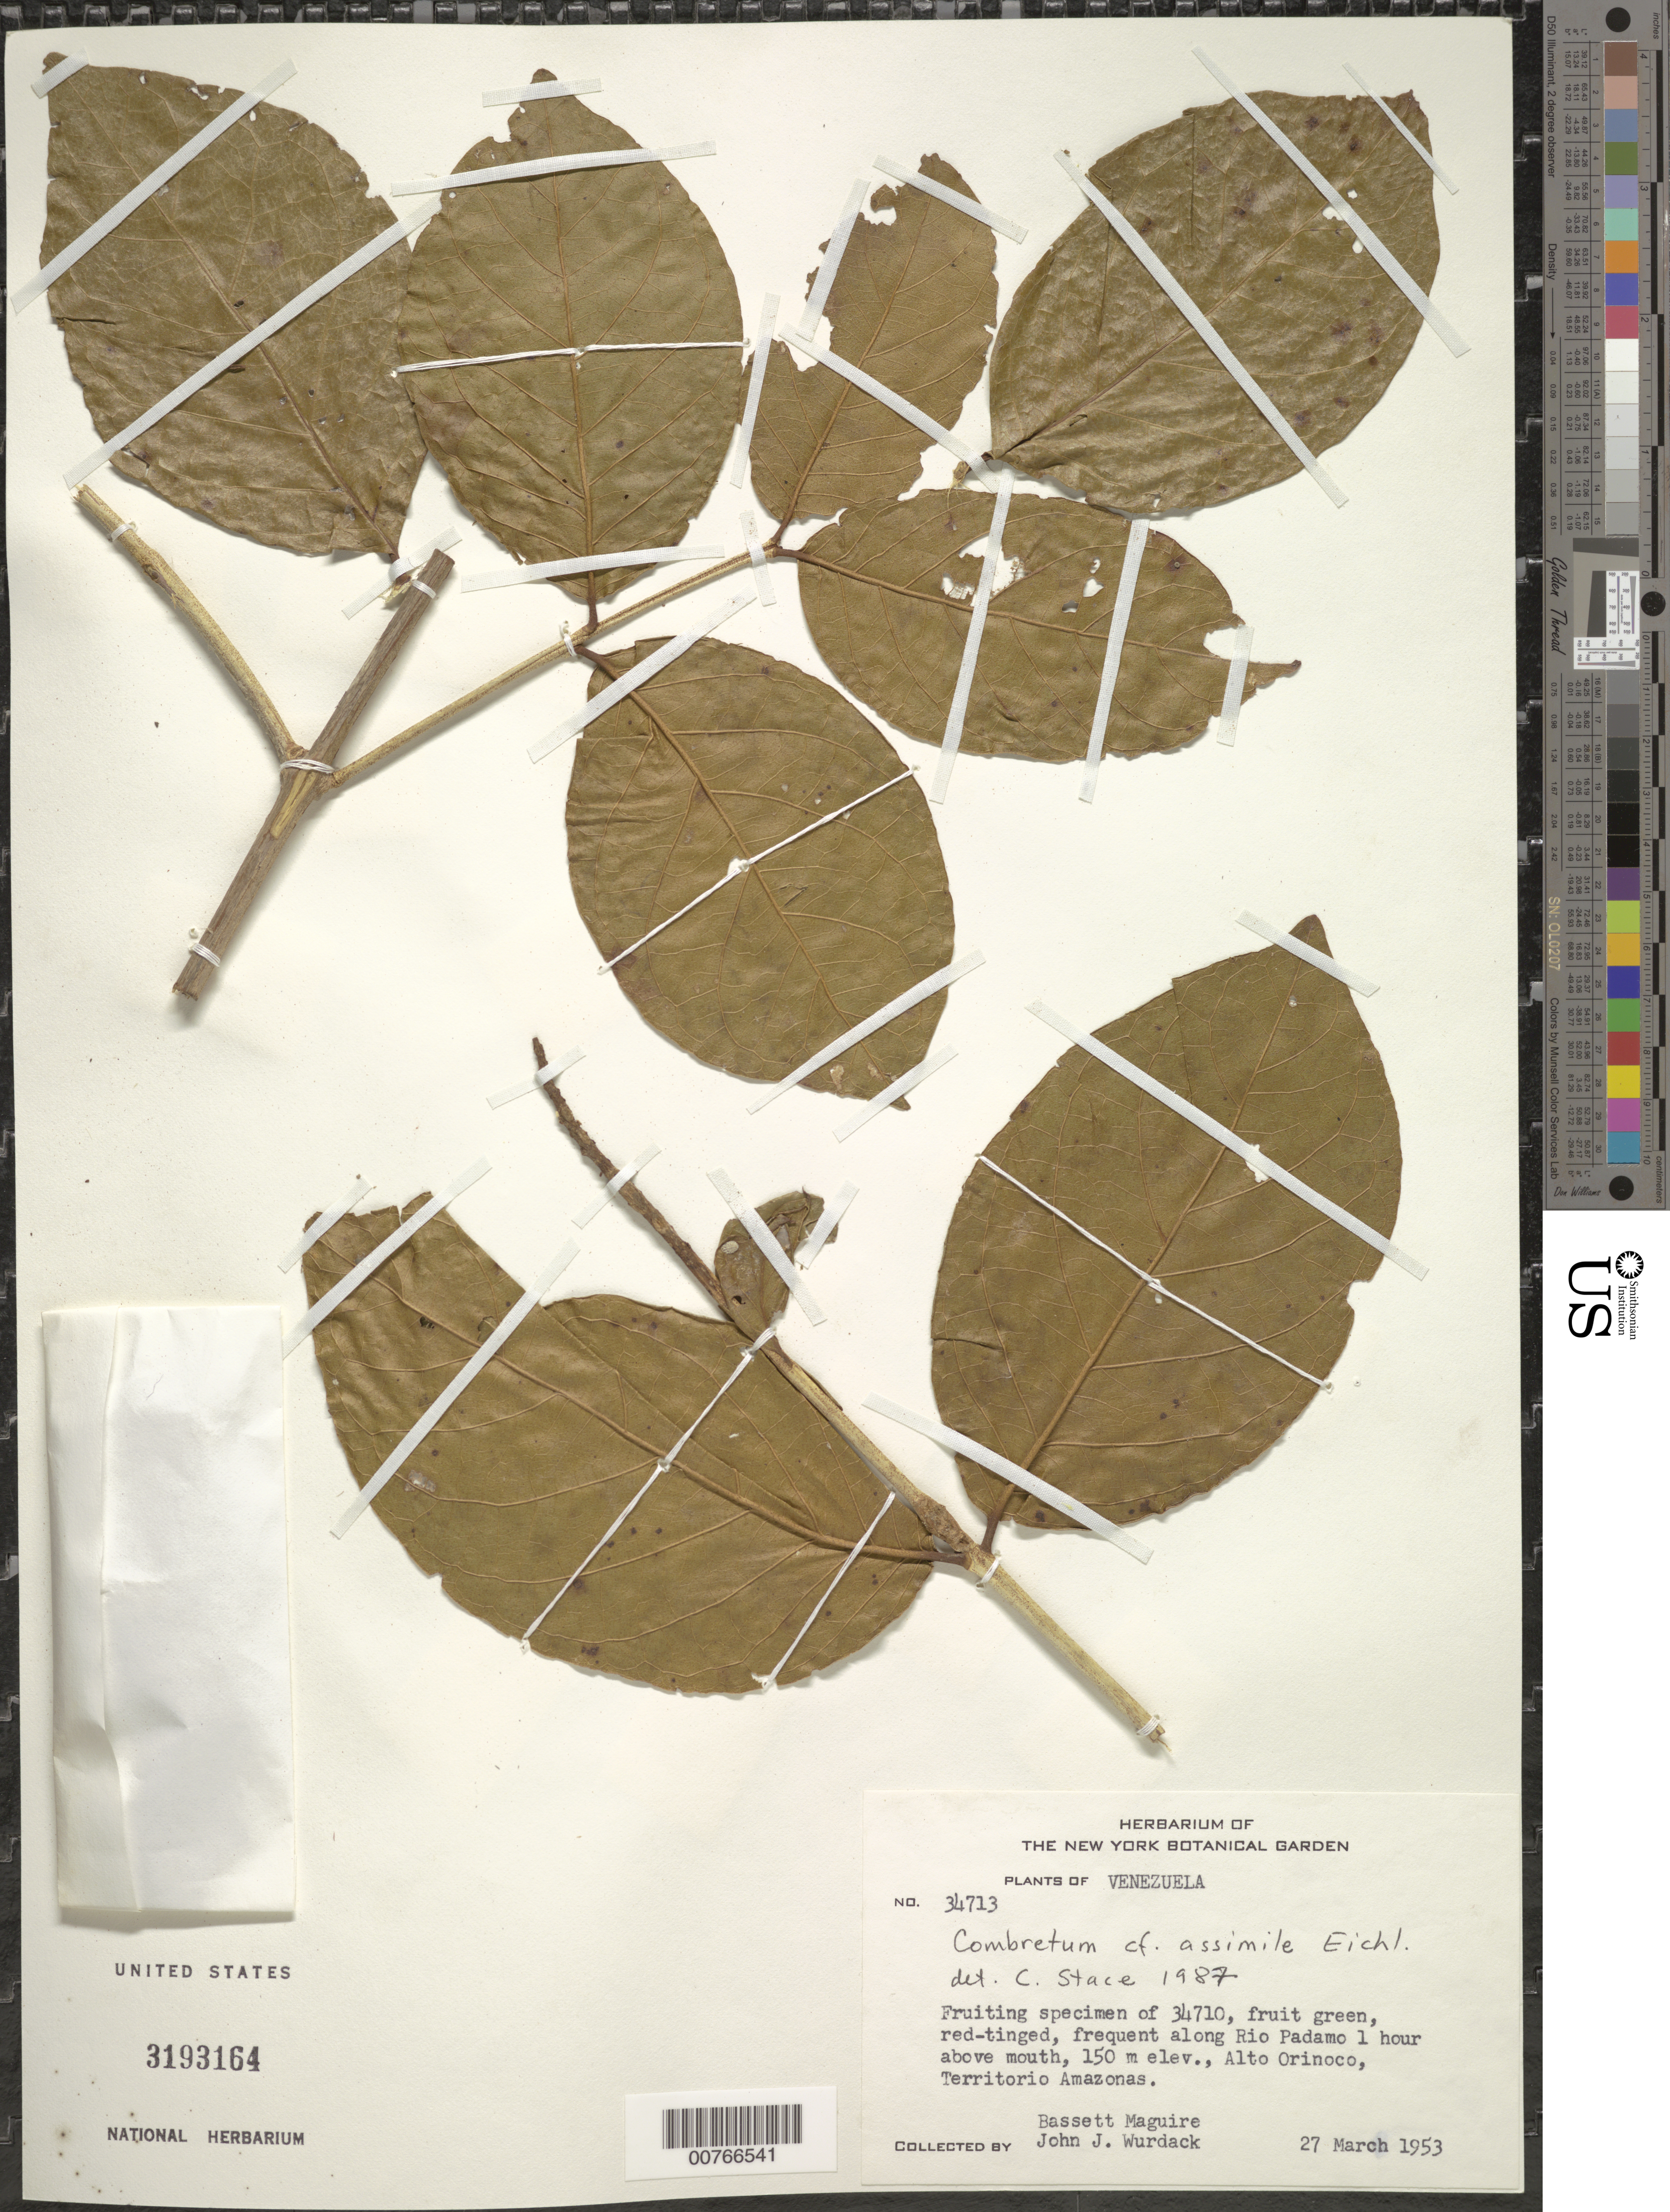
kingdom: Plantae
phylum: Tracheophyta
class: Magnoliopsida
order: Myrtales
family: Combretaceae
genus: Combretum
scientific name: Combretum assimile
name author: Eichler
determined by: Stace, C. A.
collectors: B. Maguire & J. J. Wurdack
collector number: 34713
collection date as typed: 27-Mar-53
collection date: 1953-03-27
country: Venezuela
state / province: Amazonas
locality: Alto Río Orinoco, Río Padamo, 1 hour above mouth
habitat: Along river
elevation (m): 150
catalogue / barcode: US 3193164